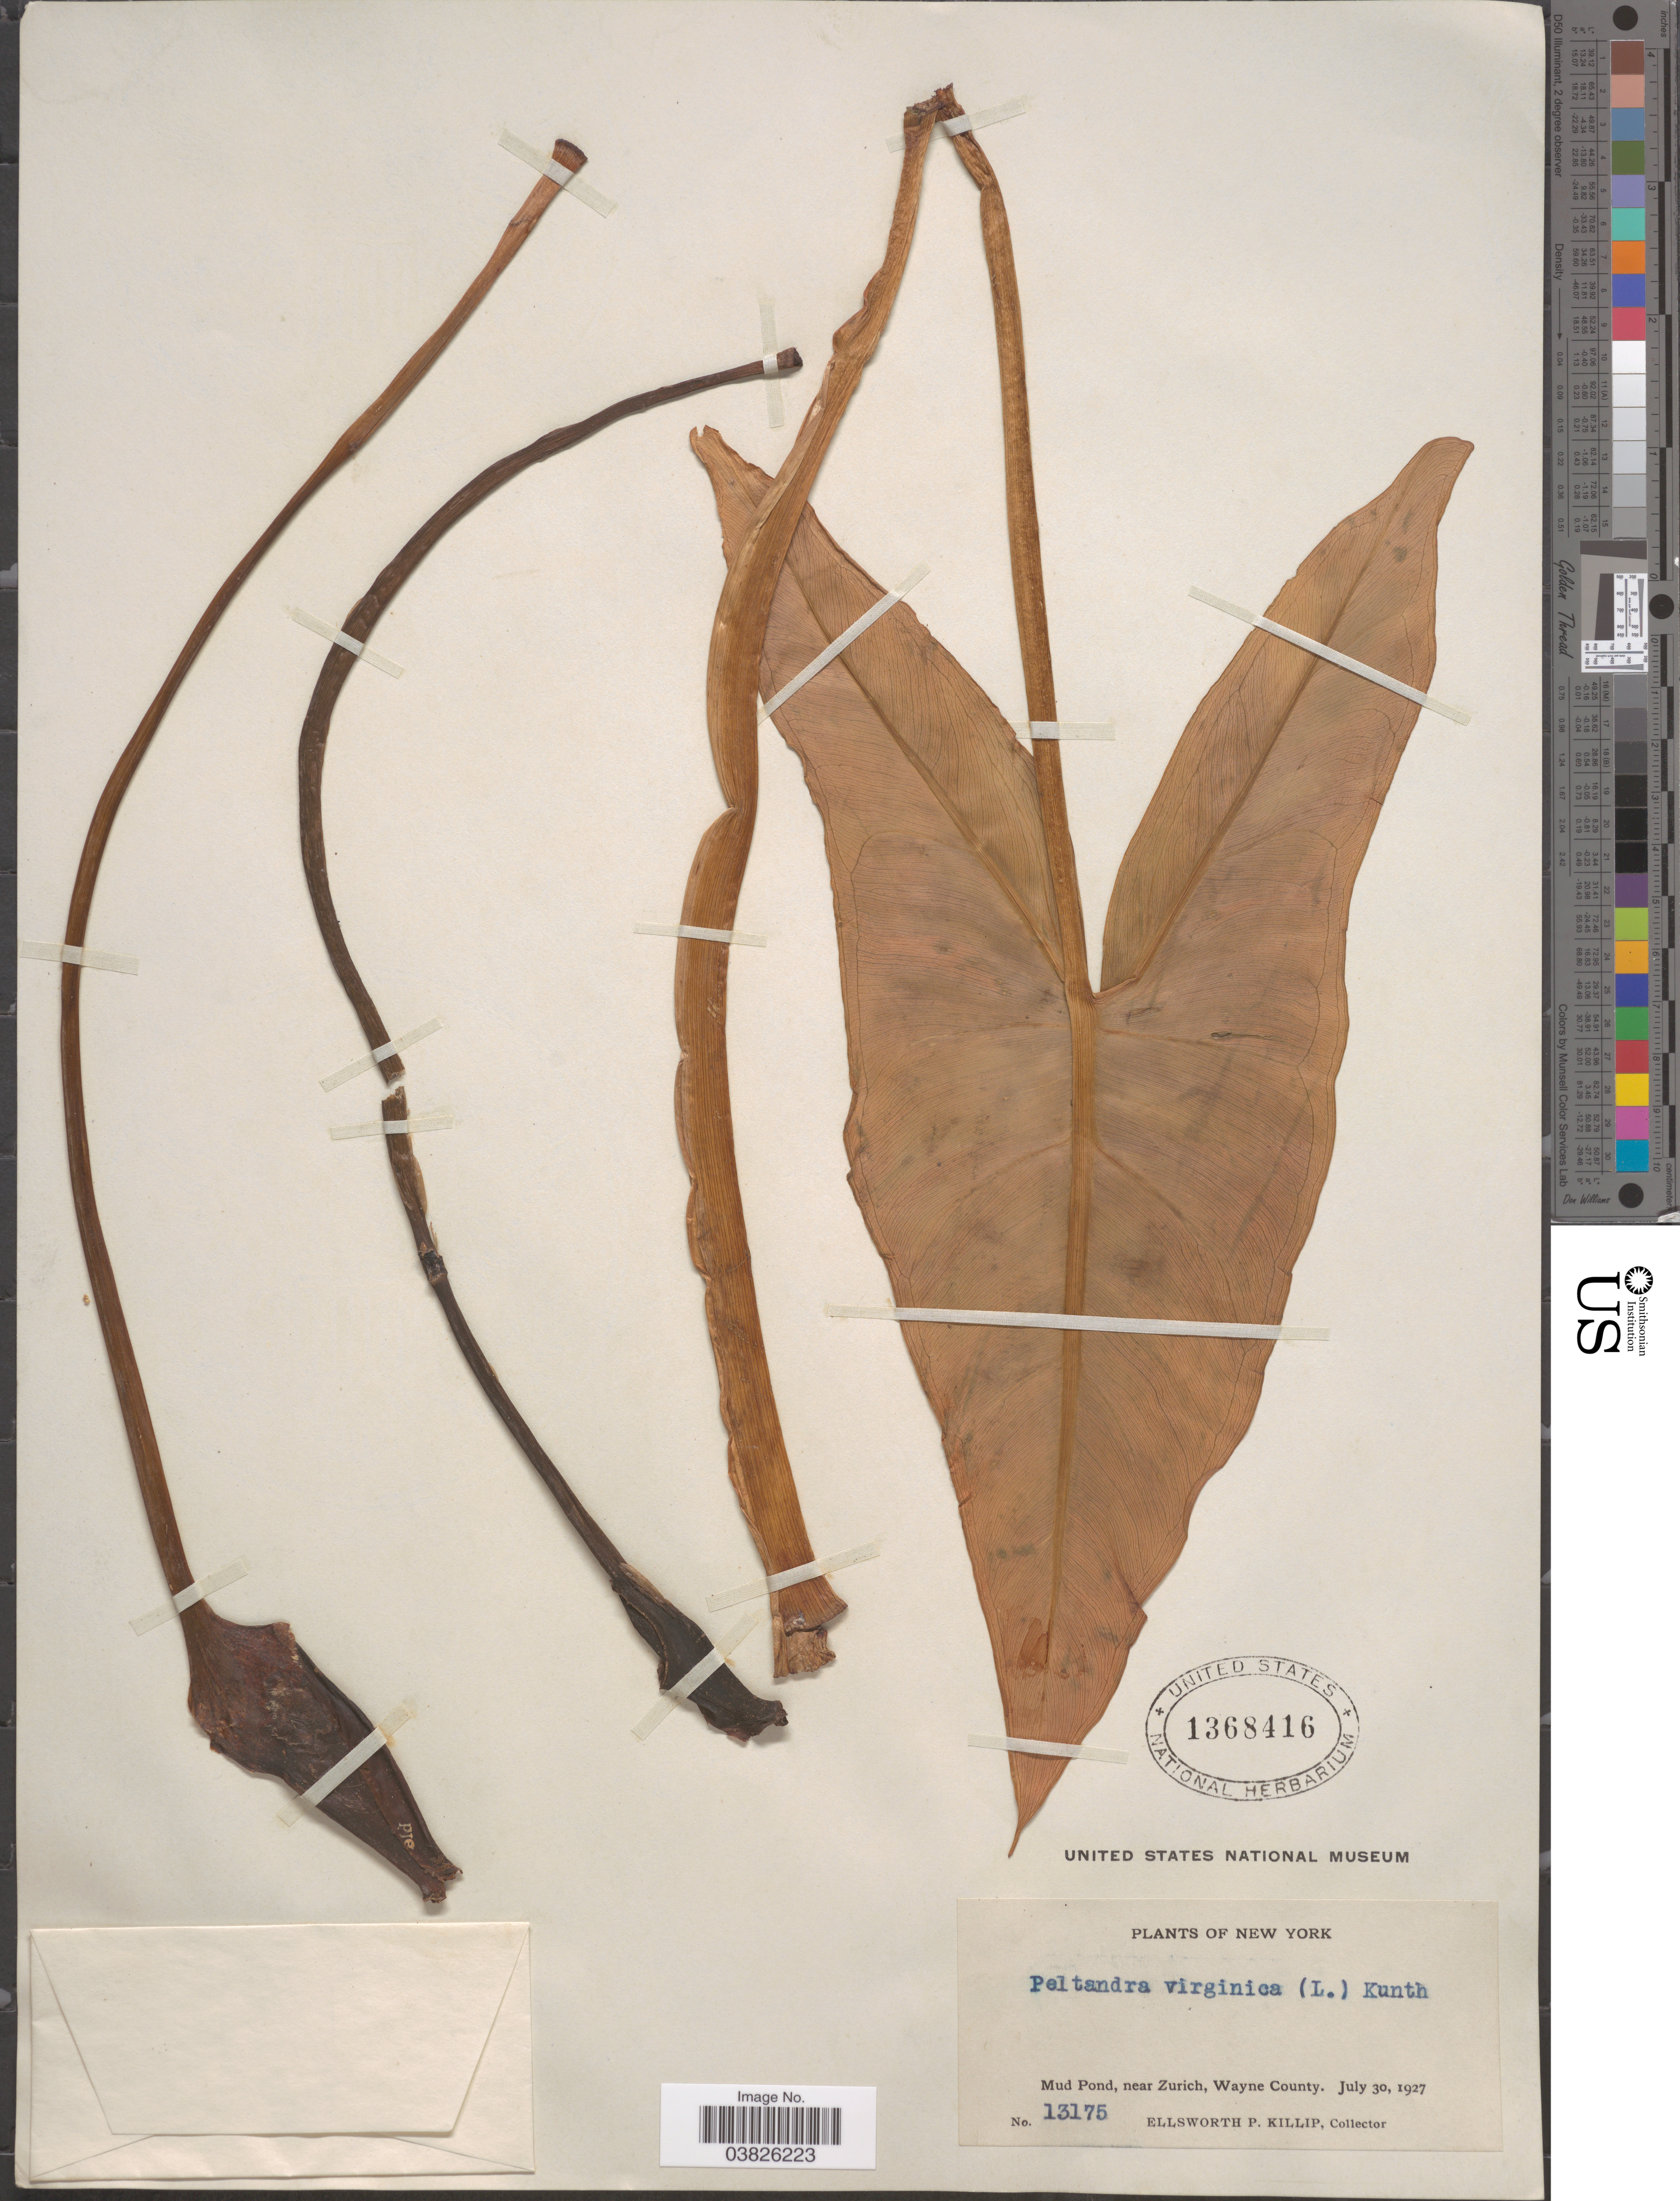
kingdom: Plantae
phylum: Tracheophyta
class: Liliopsida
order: Alismatales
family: Araceae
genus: Peltandra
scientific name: Peltandra virginica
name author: (L.) Schott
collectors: E. P. Killip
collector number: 13175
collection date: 1927-07-30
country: United States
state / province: New York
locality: Mud Pond, near Zurich, Wayne County.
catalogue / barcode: US 1368416